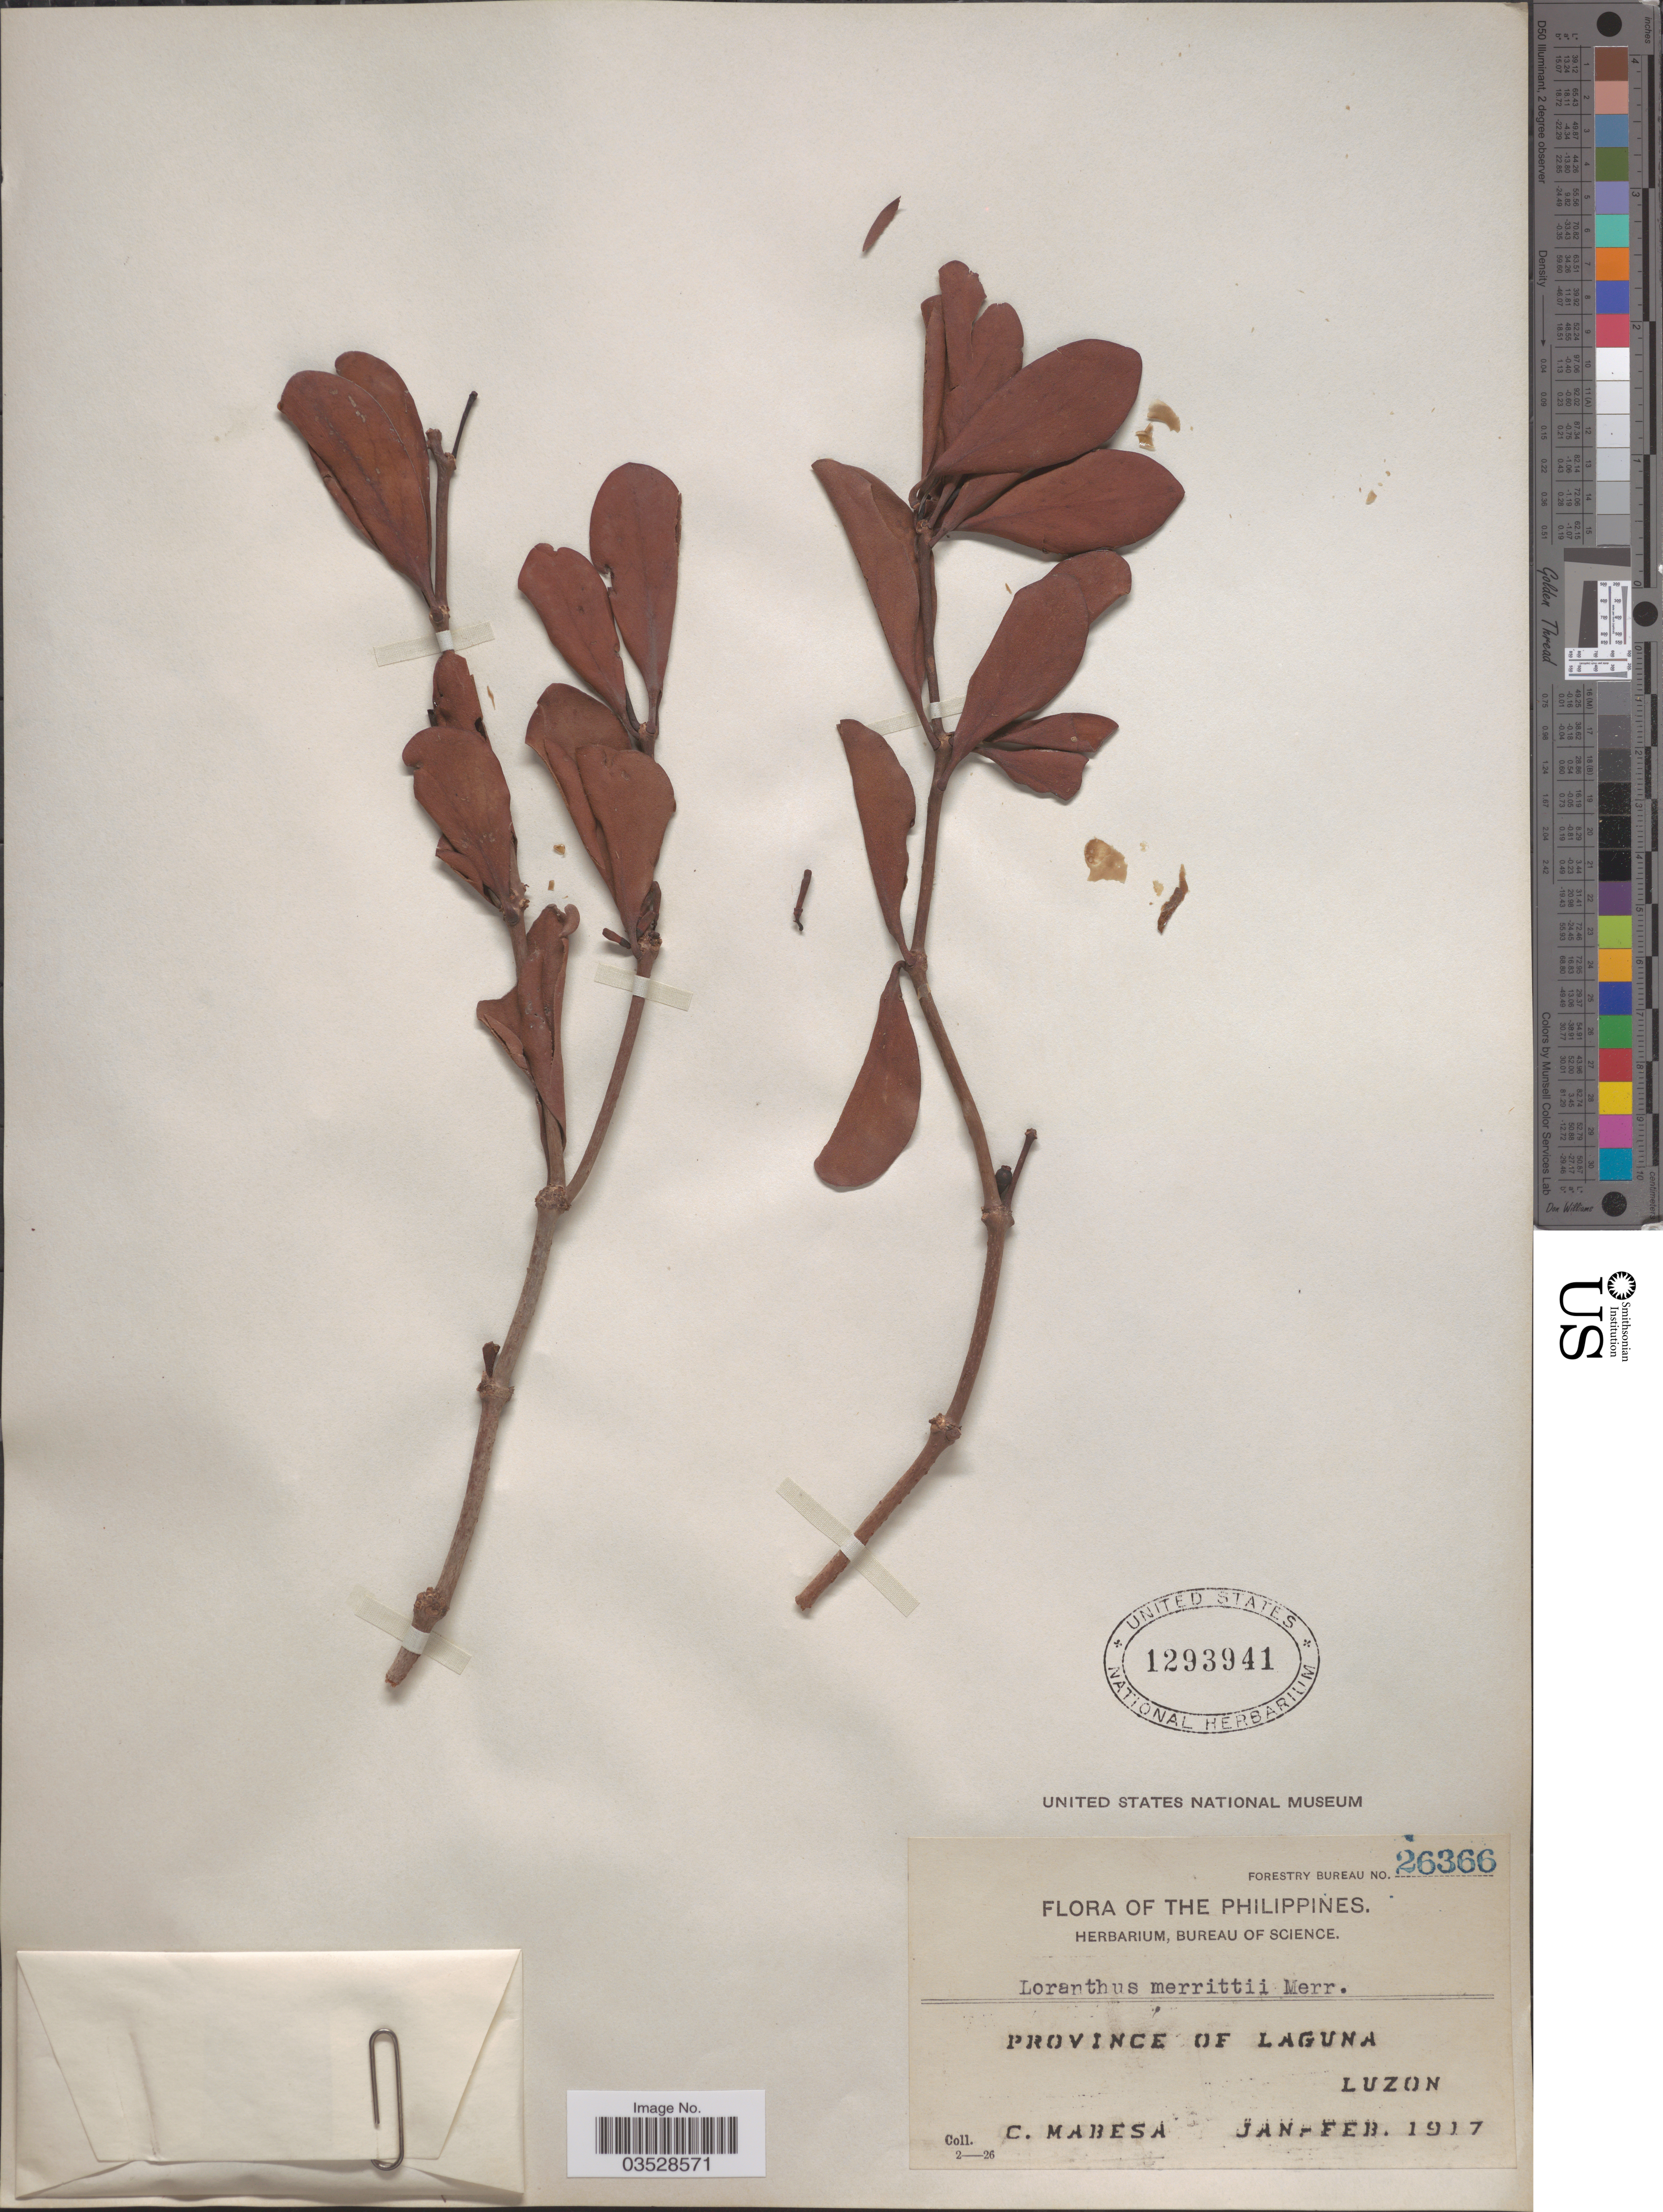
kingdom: Plantae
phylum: Tracheophyta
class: Magnoliopsida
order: Santalales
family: Loranthaceae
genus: Loranthus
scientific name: Loranthus merrillii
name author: Elmer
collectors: C. Mabesa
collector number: Forestry Bureau 26366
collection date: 1917-01/1917-02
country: Philippines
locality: Province of Laguna. Luzon.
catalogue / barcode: US 1293941